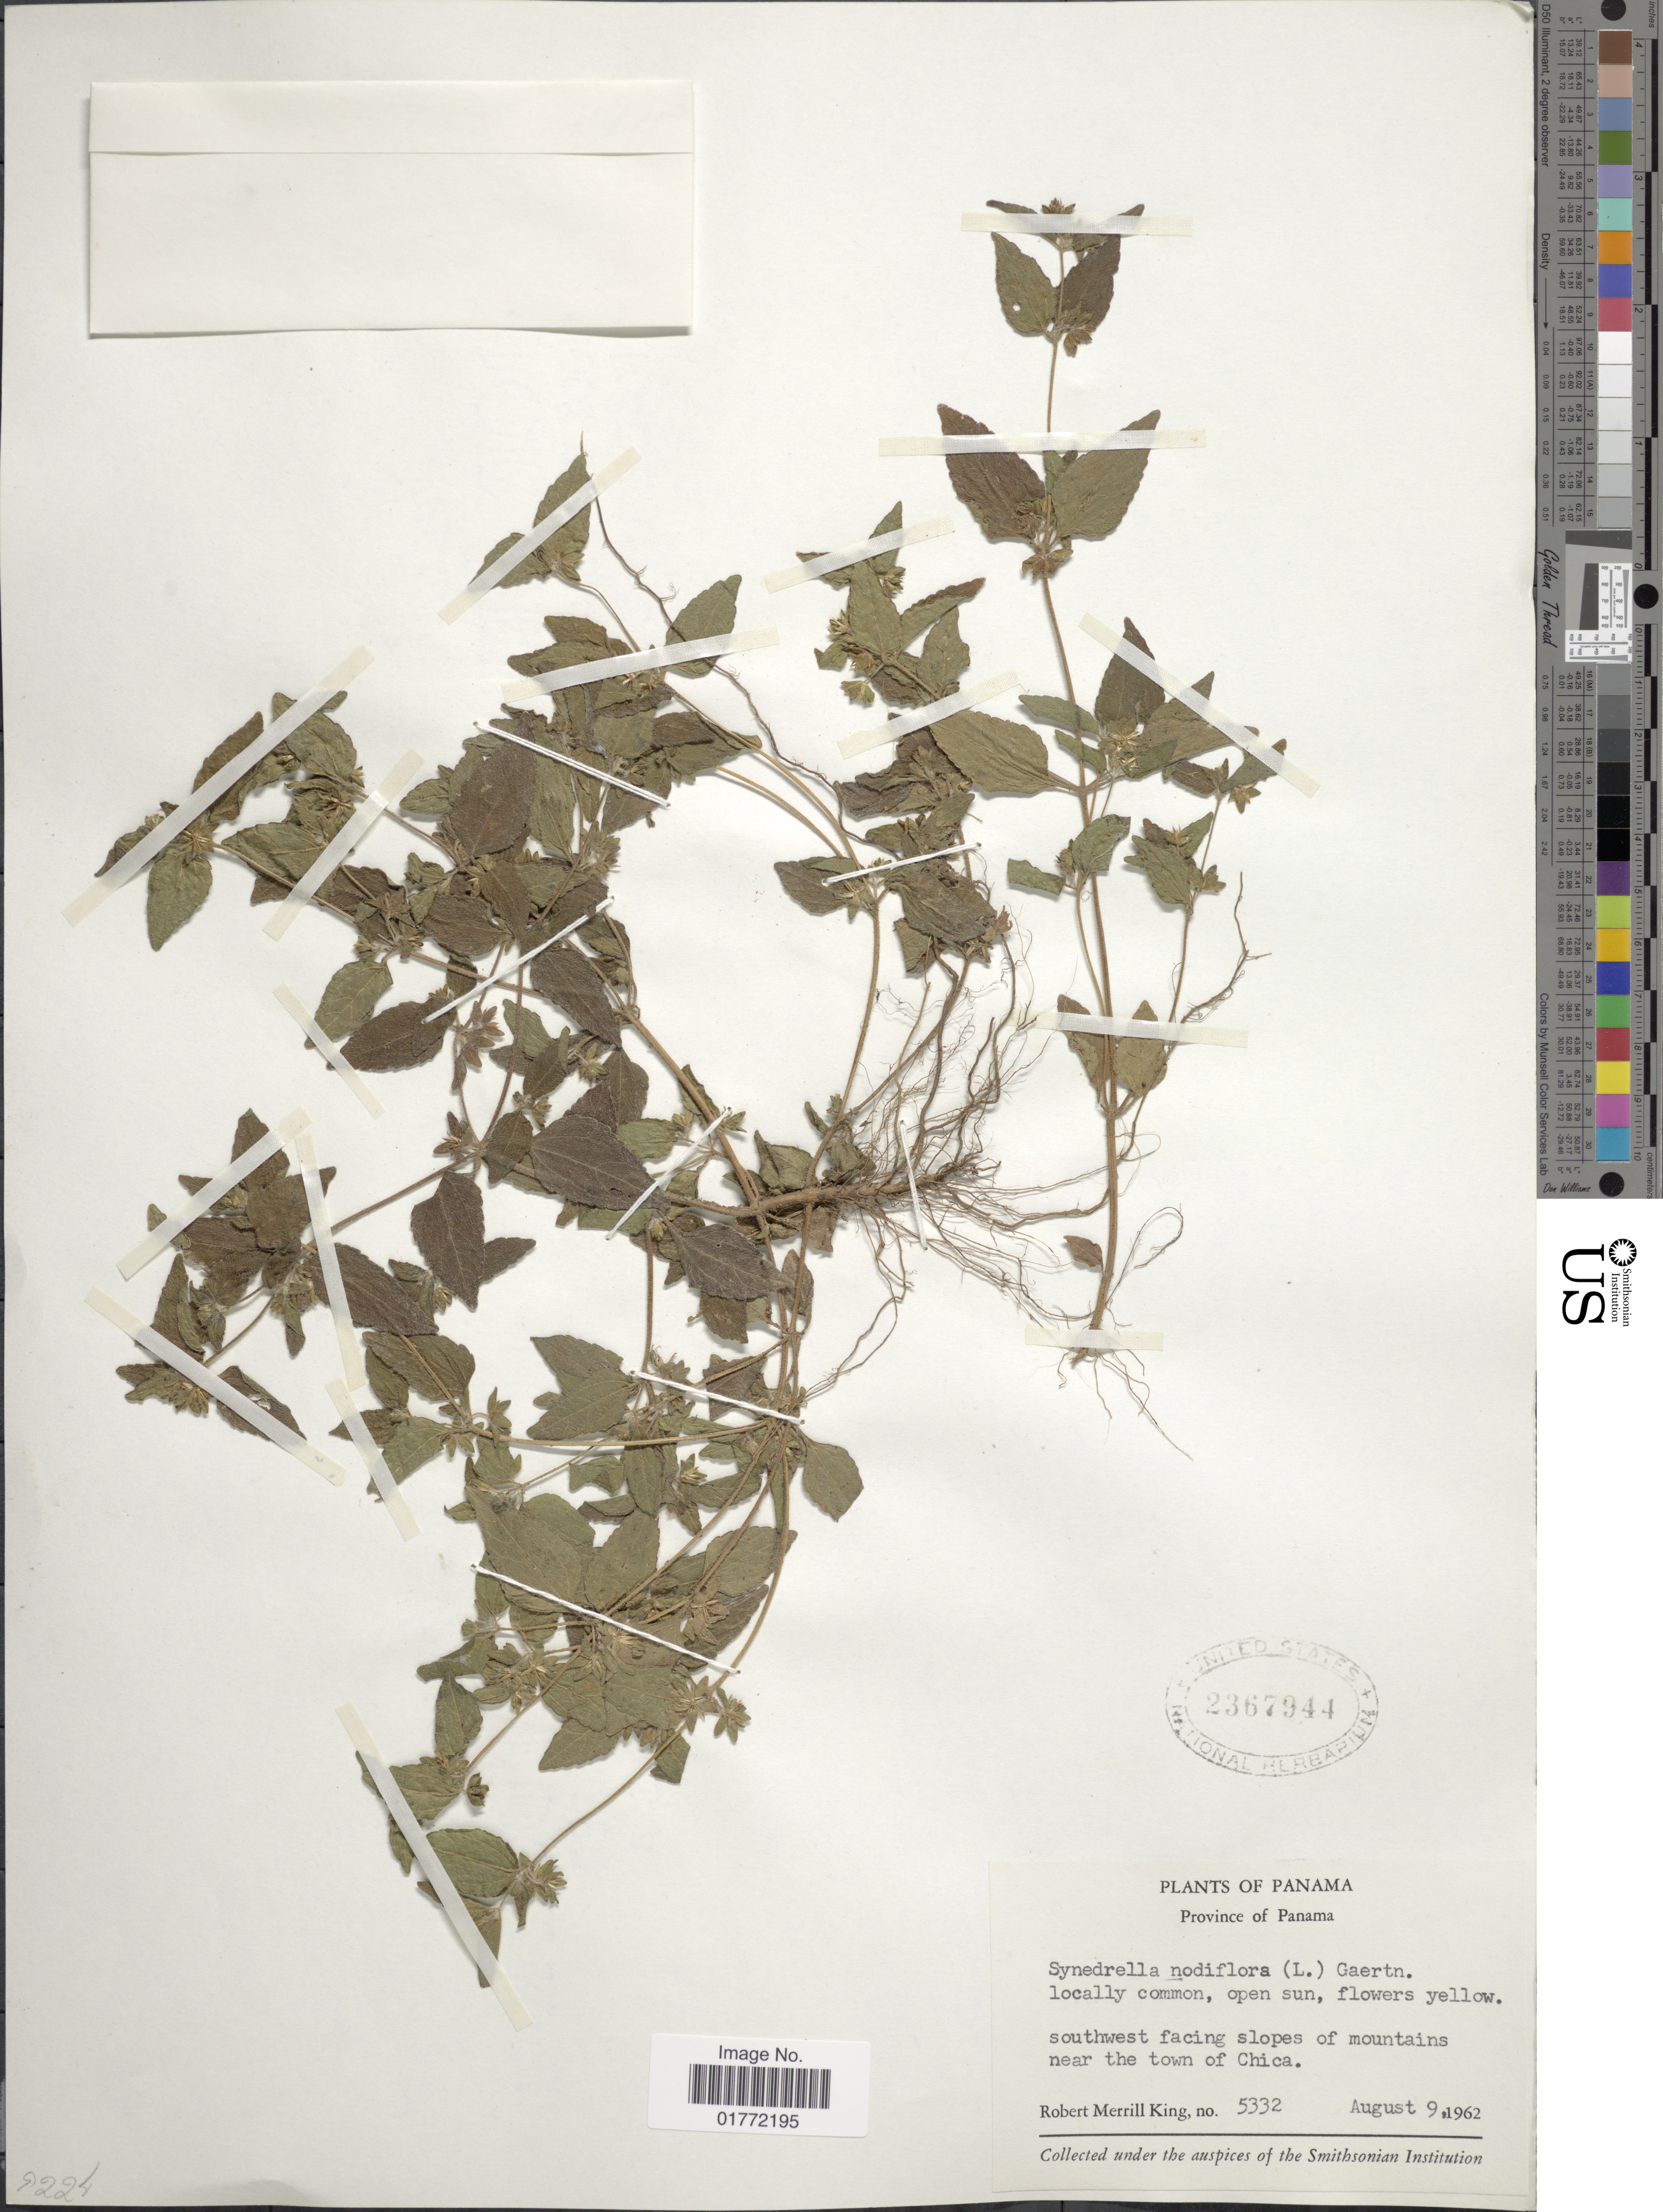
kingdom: Plantae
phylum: Tracheophyta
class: Magnoliopsida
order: Asterales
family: Asteraceae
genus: Eleutheranthera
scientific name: Eleutheranthera ruderalis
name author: (Sw.) Sch. Bip.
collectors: R. M. King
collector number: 5332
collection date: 1962-08-09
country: Panama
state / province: Panamá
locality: Province of Panama, southwest facing slopes of mountains near the town of Chica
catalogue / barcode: US 2367944